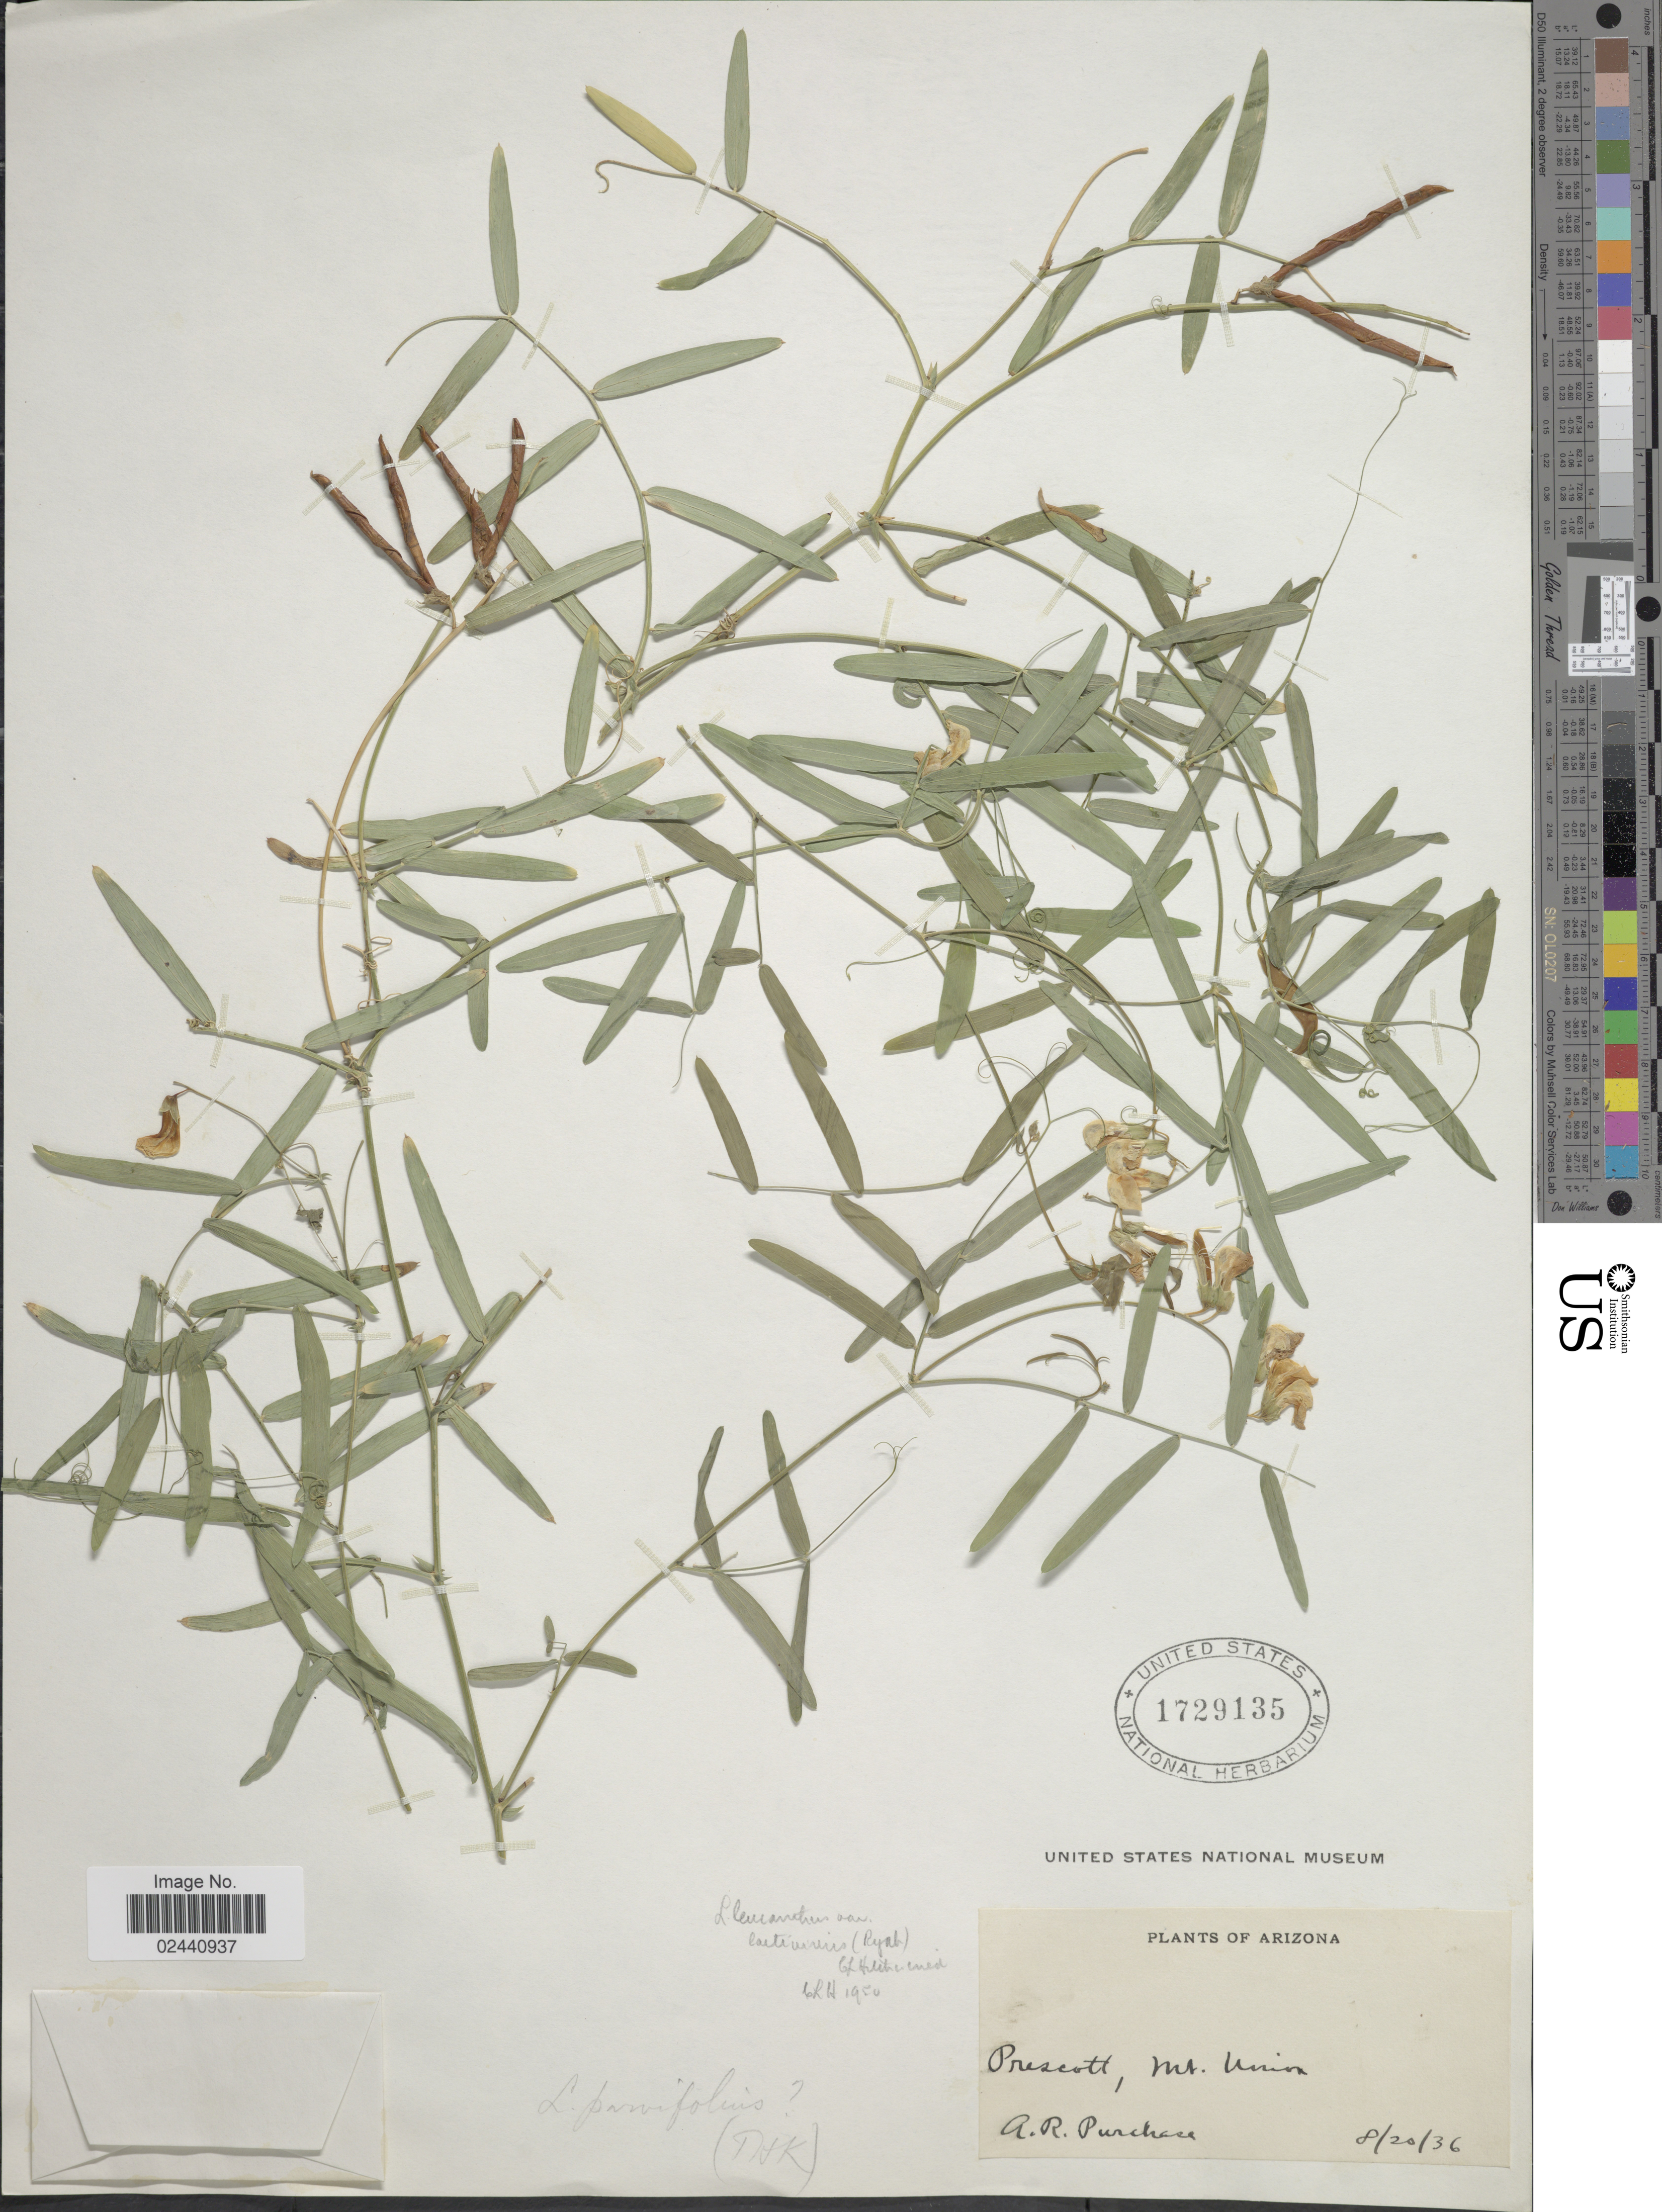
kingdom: Plantae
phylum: Tracheophyta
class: Magnoliopsida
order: Fabales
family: Fabaceae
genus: Lathyrus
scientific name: Lathyrus leucanthus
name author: Rydb.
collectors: A. Purchase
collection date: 1936-08-20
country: United States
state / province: Arizona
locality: Prescott, Mt. Union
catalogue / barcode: US 1729135